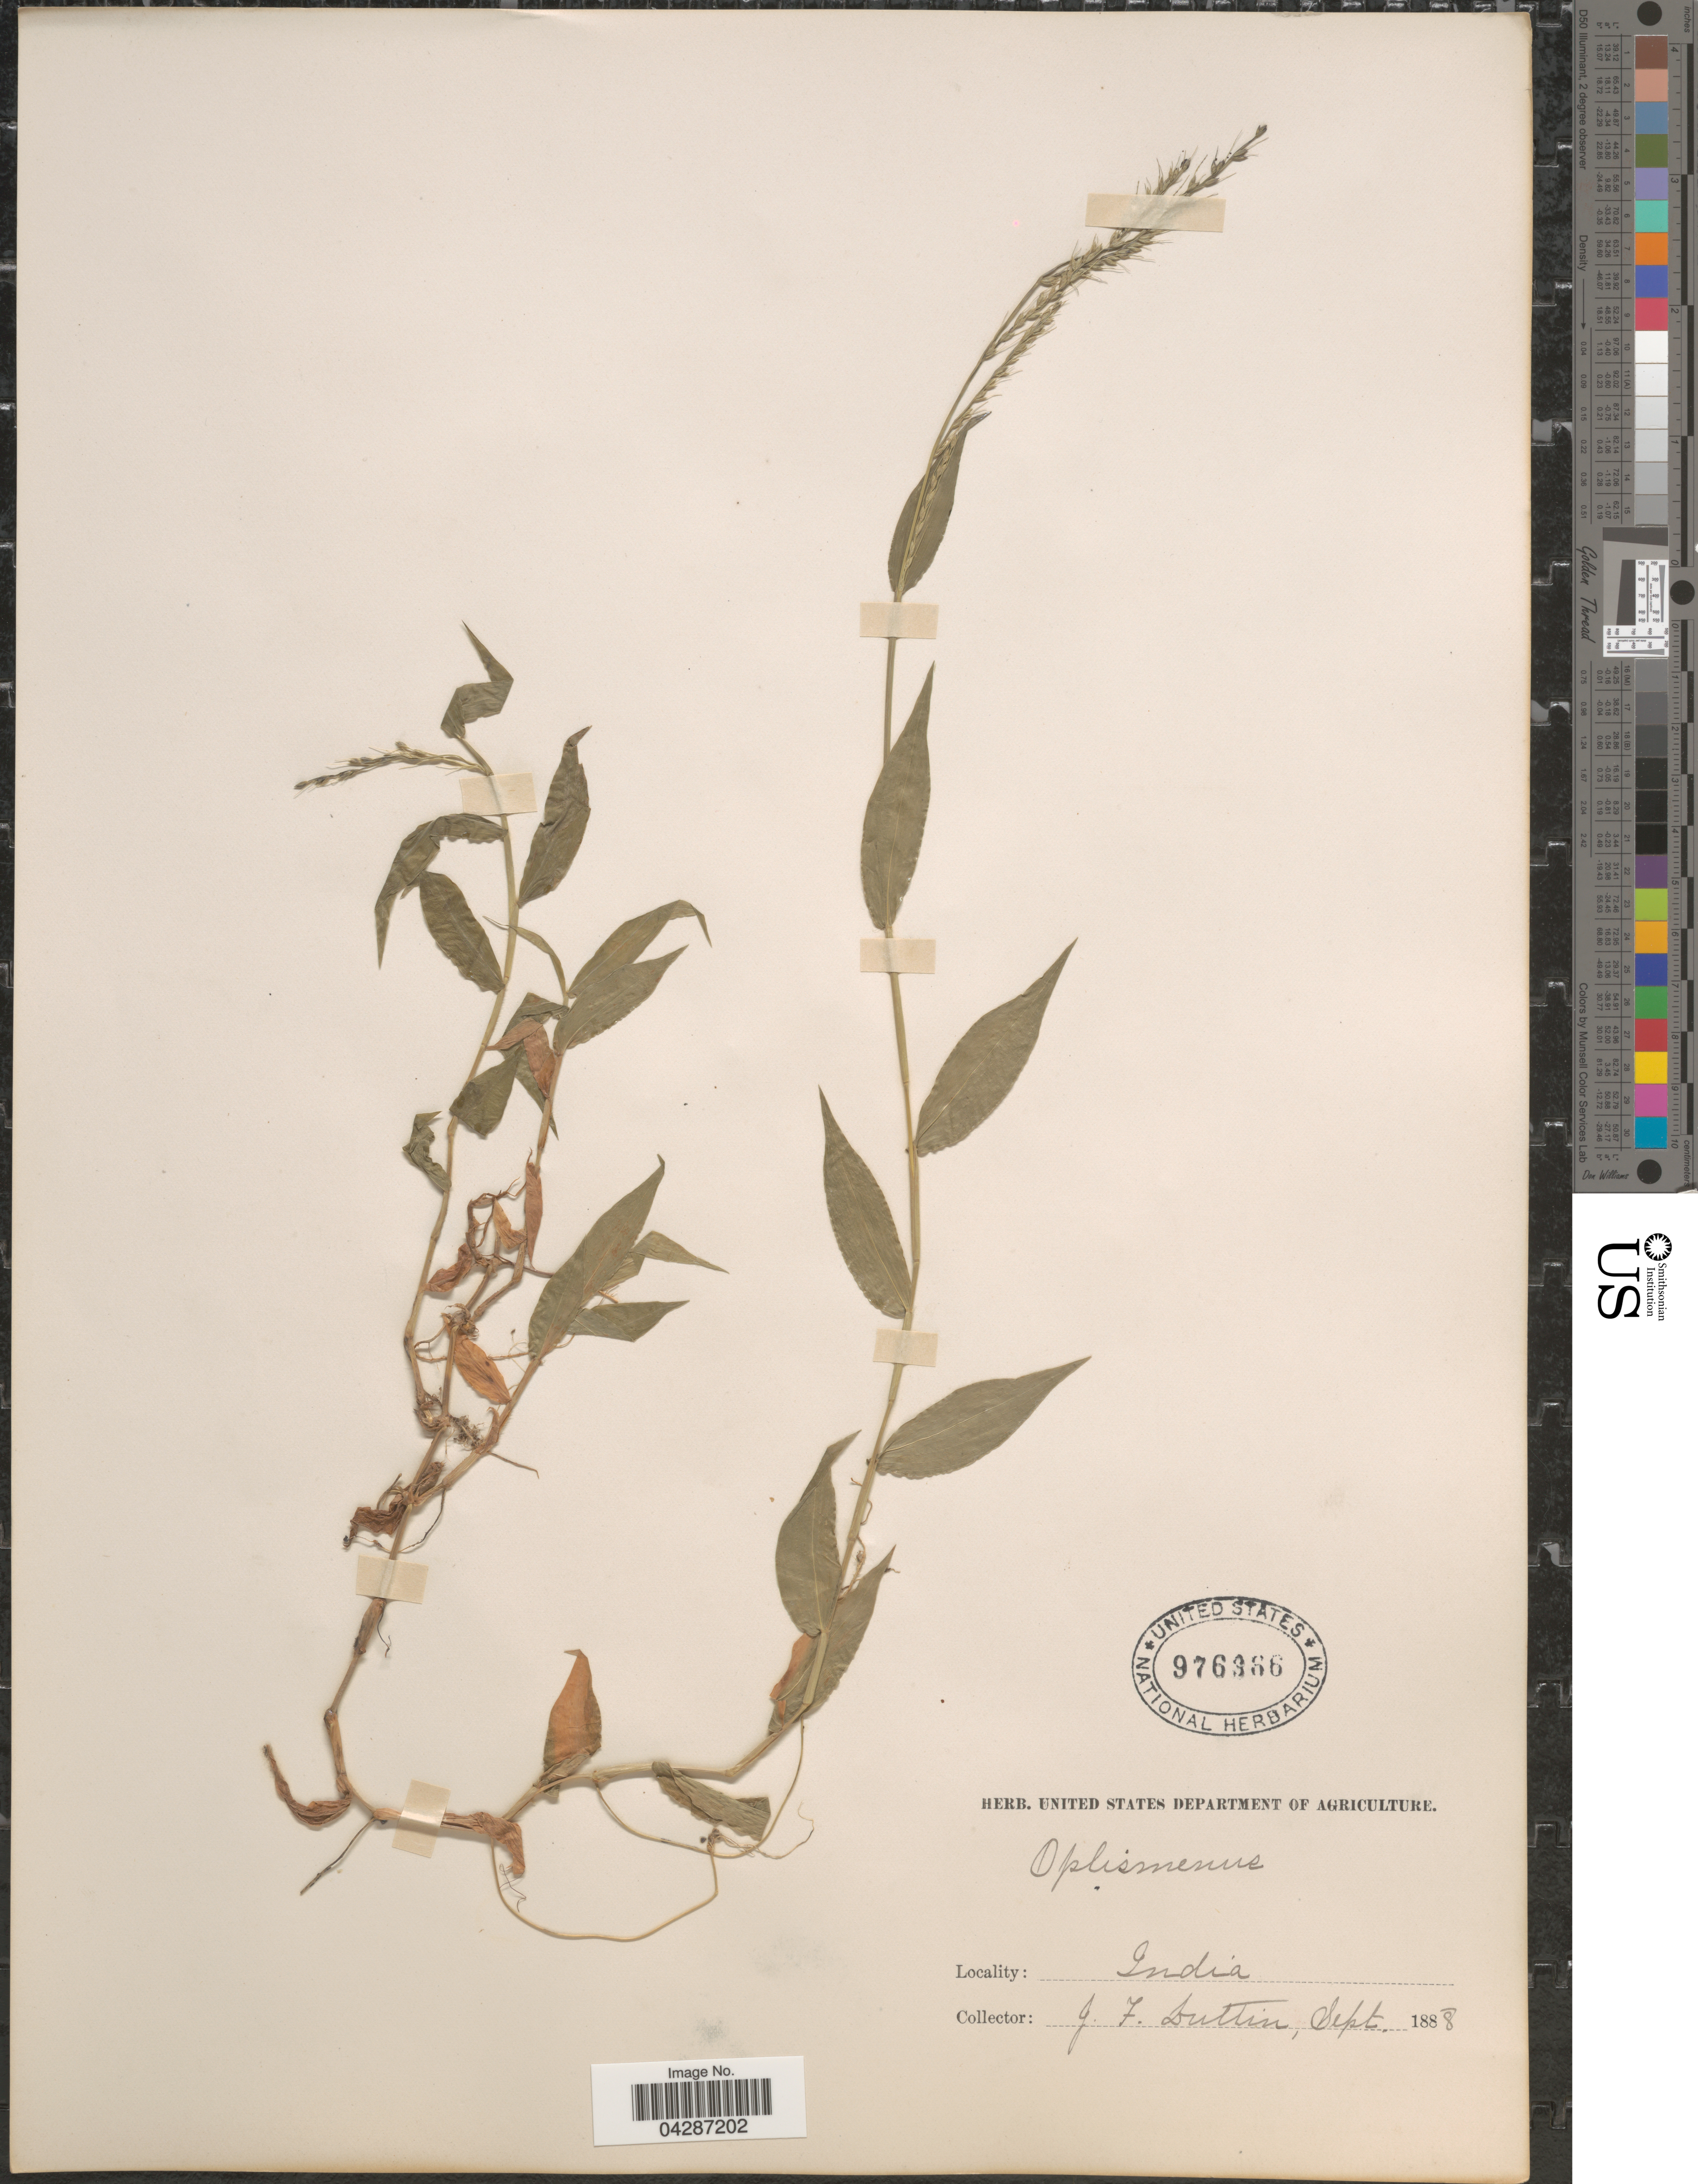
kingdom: Plantae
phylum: Tracheophyta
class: Liliopsida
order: Poales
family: Poaceae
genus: Oplismenus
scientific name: Oplismenus compositus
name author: (L.) P. Beauv.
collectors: J. F. Duthie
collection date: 1888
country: India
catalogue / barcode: US 976366